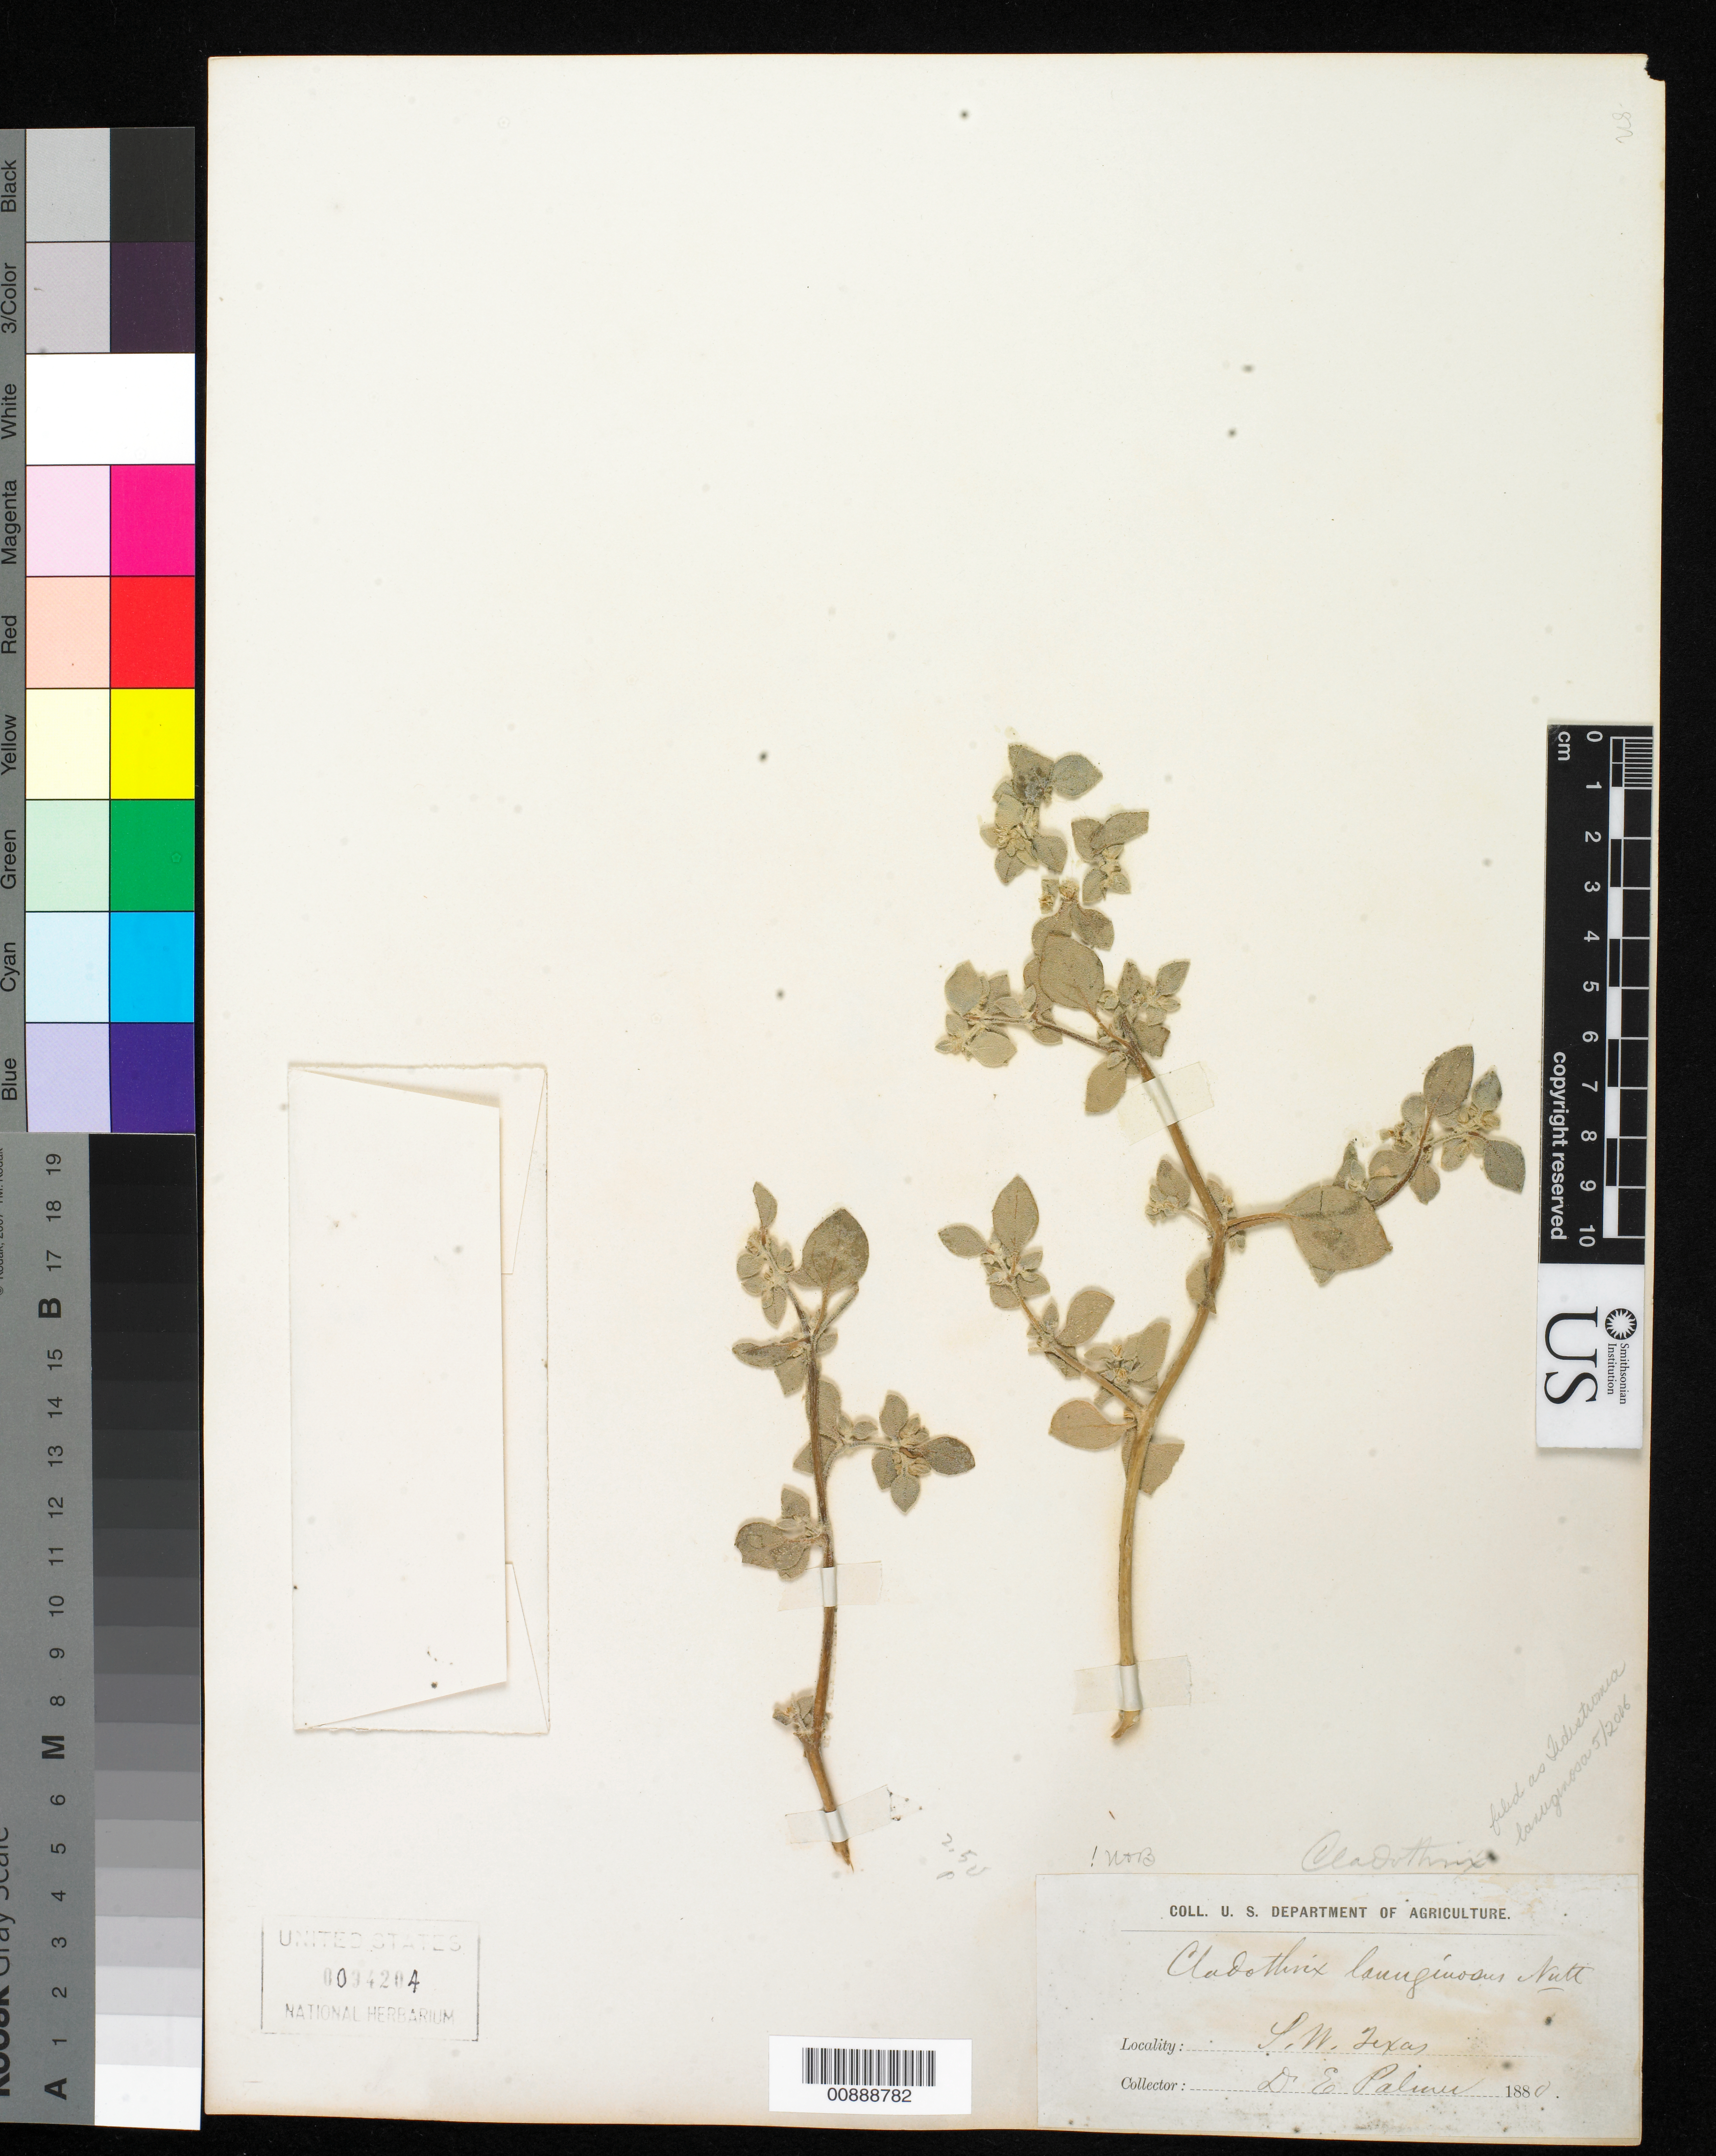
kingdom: Plantae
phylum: Tracheophyta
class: Magnoliopsida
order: Caryophyllales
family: Amaranthaceae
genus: Tidestromia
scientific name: Tidestromia lanuginosa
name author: (Nutt.) Standl.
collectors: E. Palmer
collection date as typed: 1880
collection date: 1880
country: United States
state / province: Texas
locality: SW Texas.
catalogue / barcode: US 94204